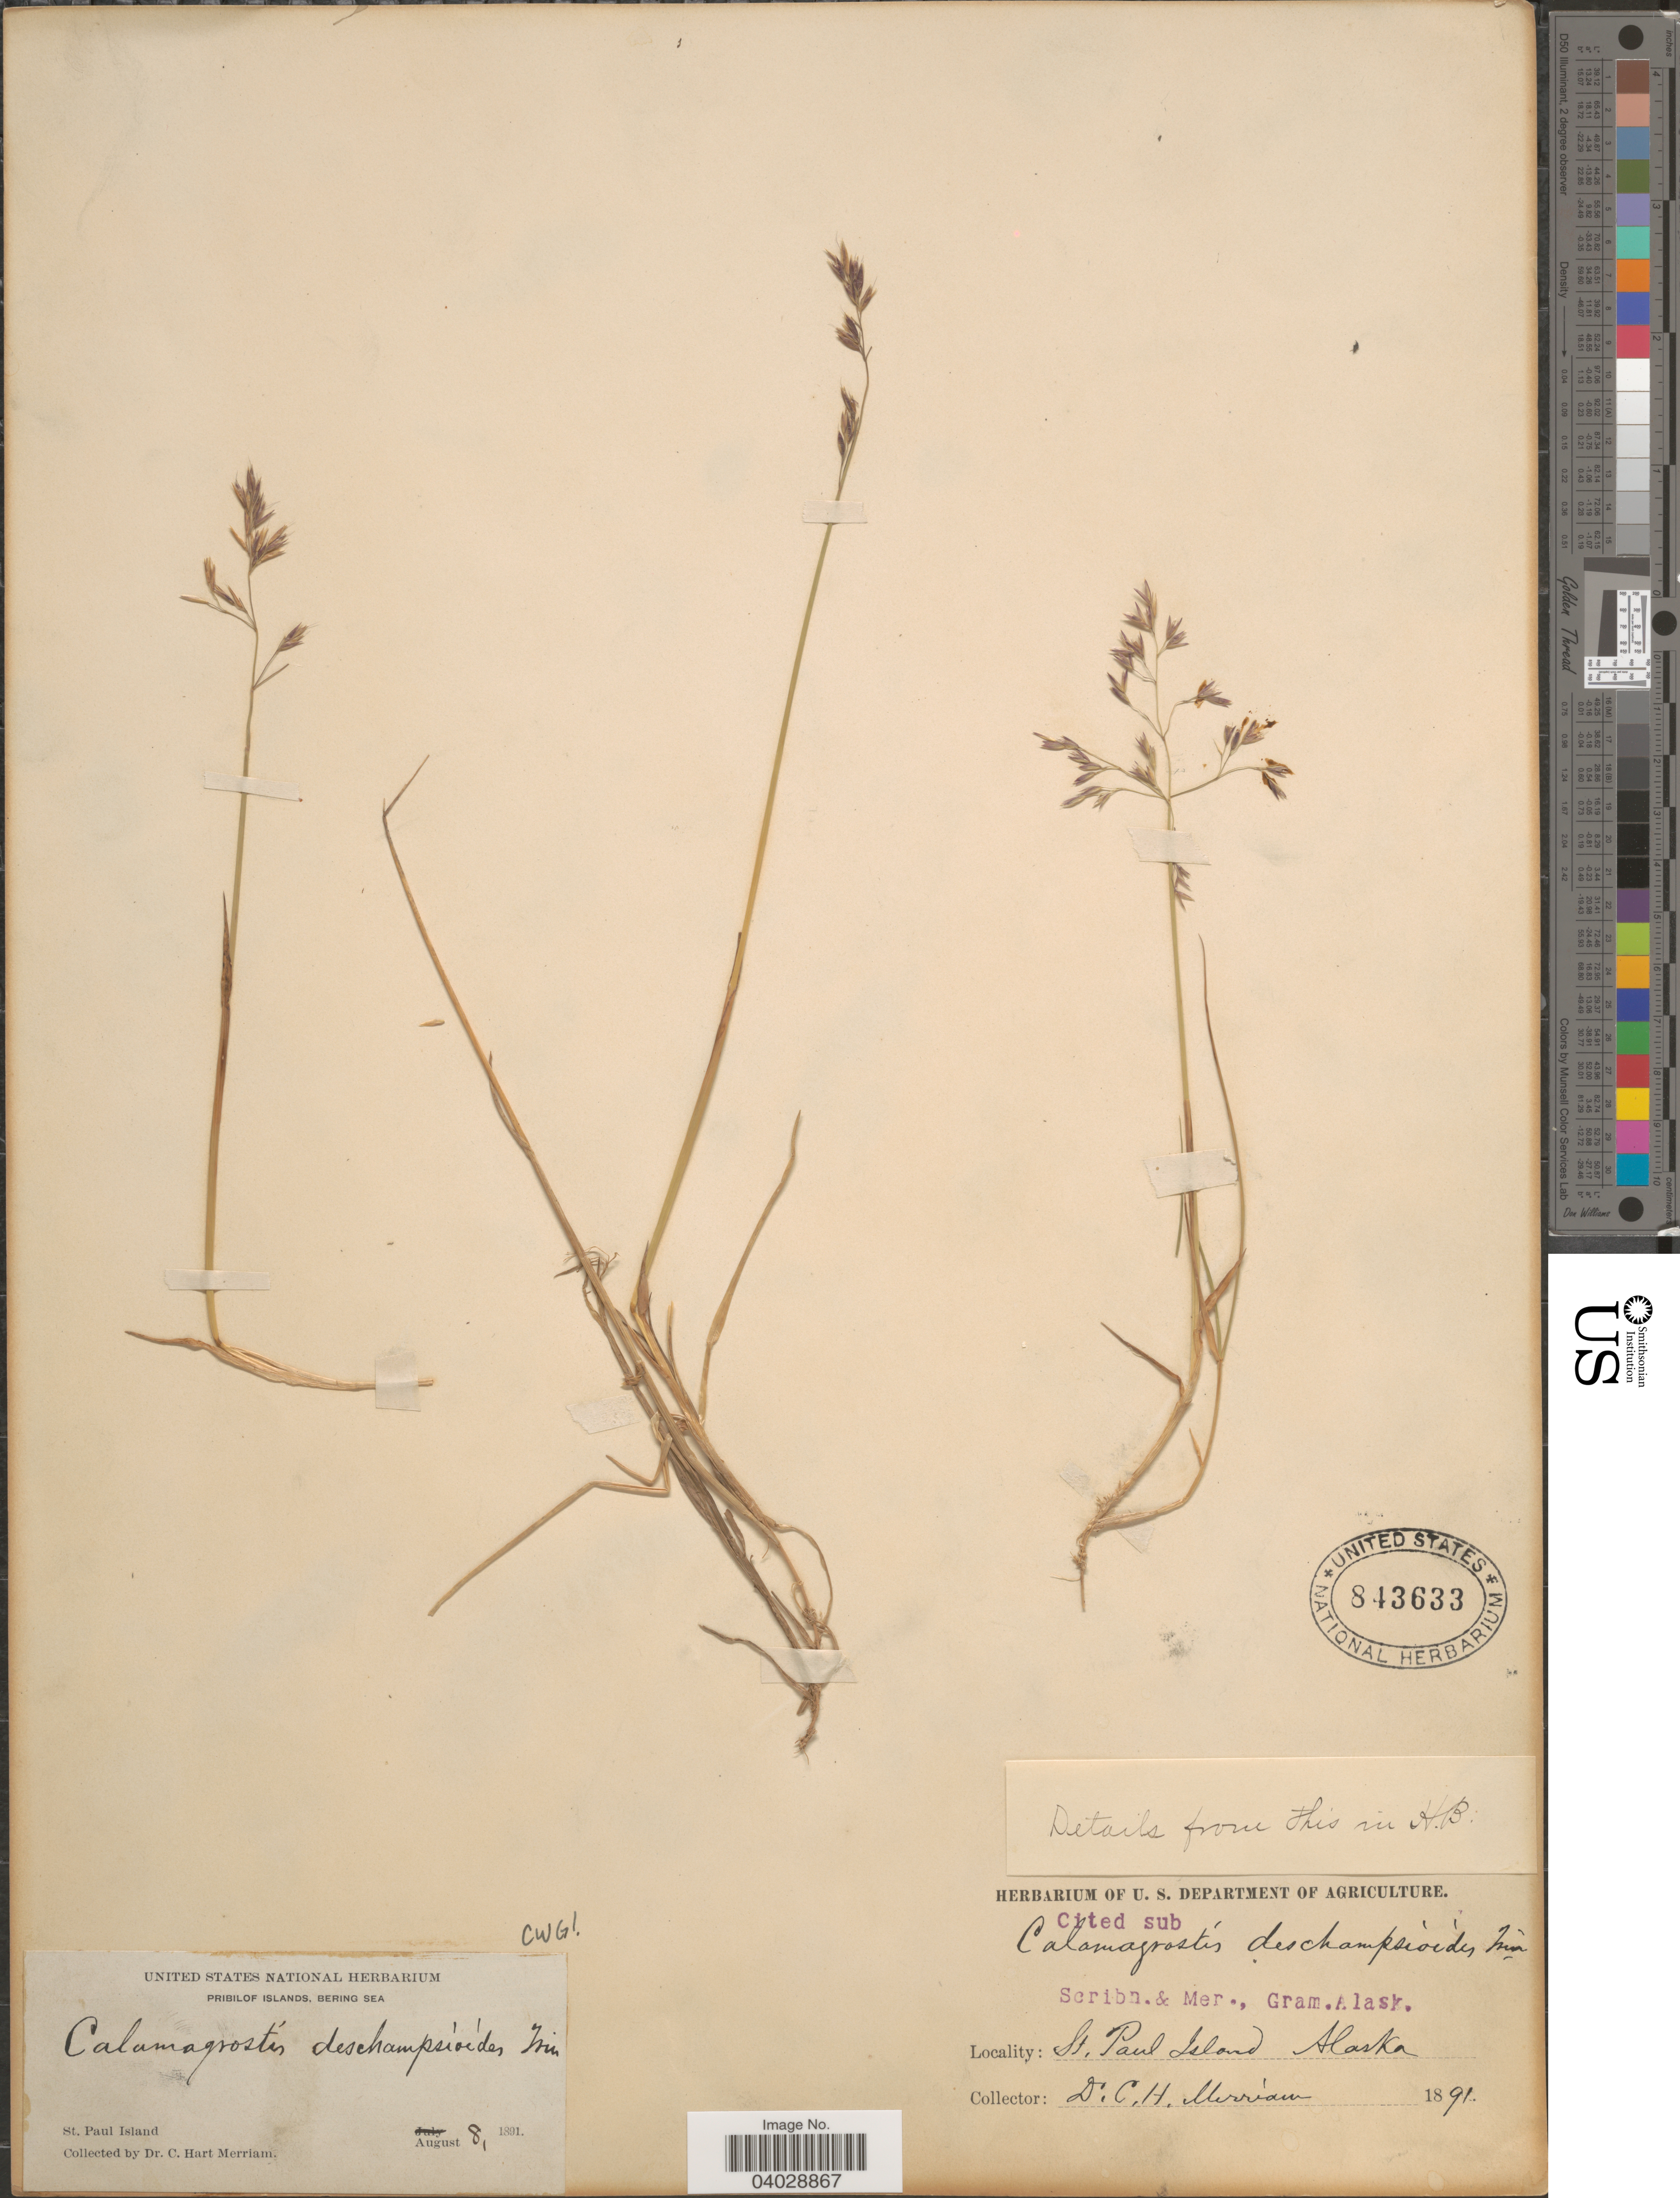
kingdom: Plantae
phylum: Tracheophyta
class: Liliopsida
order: Poales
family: Poaceae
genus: Calamagrostis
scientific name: Calamagrostis deschampsioides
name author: Trin.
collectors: C. Merriam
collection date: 1891-08-08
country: United States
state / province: Alaska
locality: Pribilof Islands, Bering Sea. St. Paul Island.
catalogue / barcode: US 843633